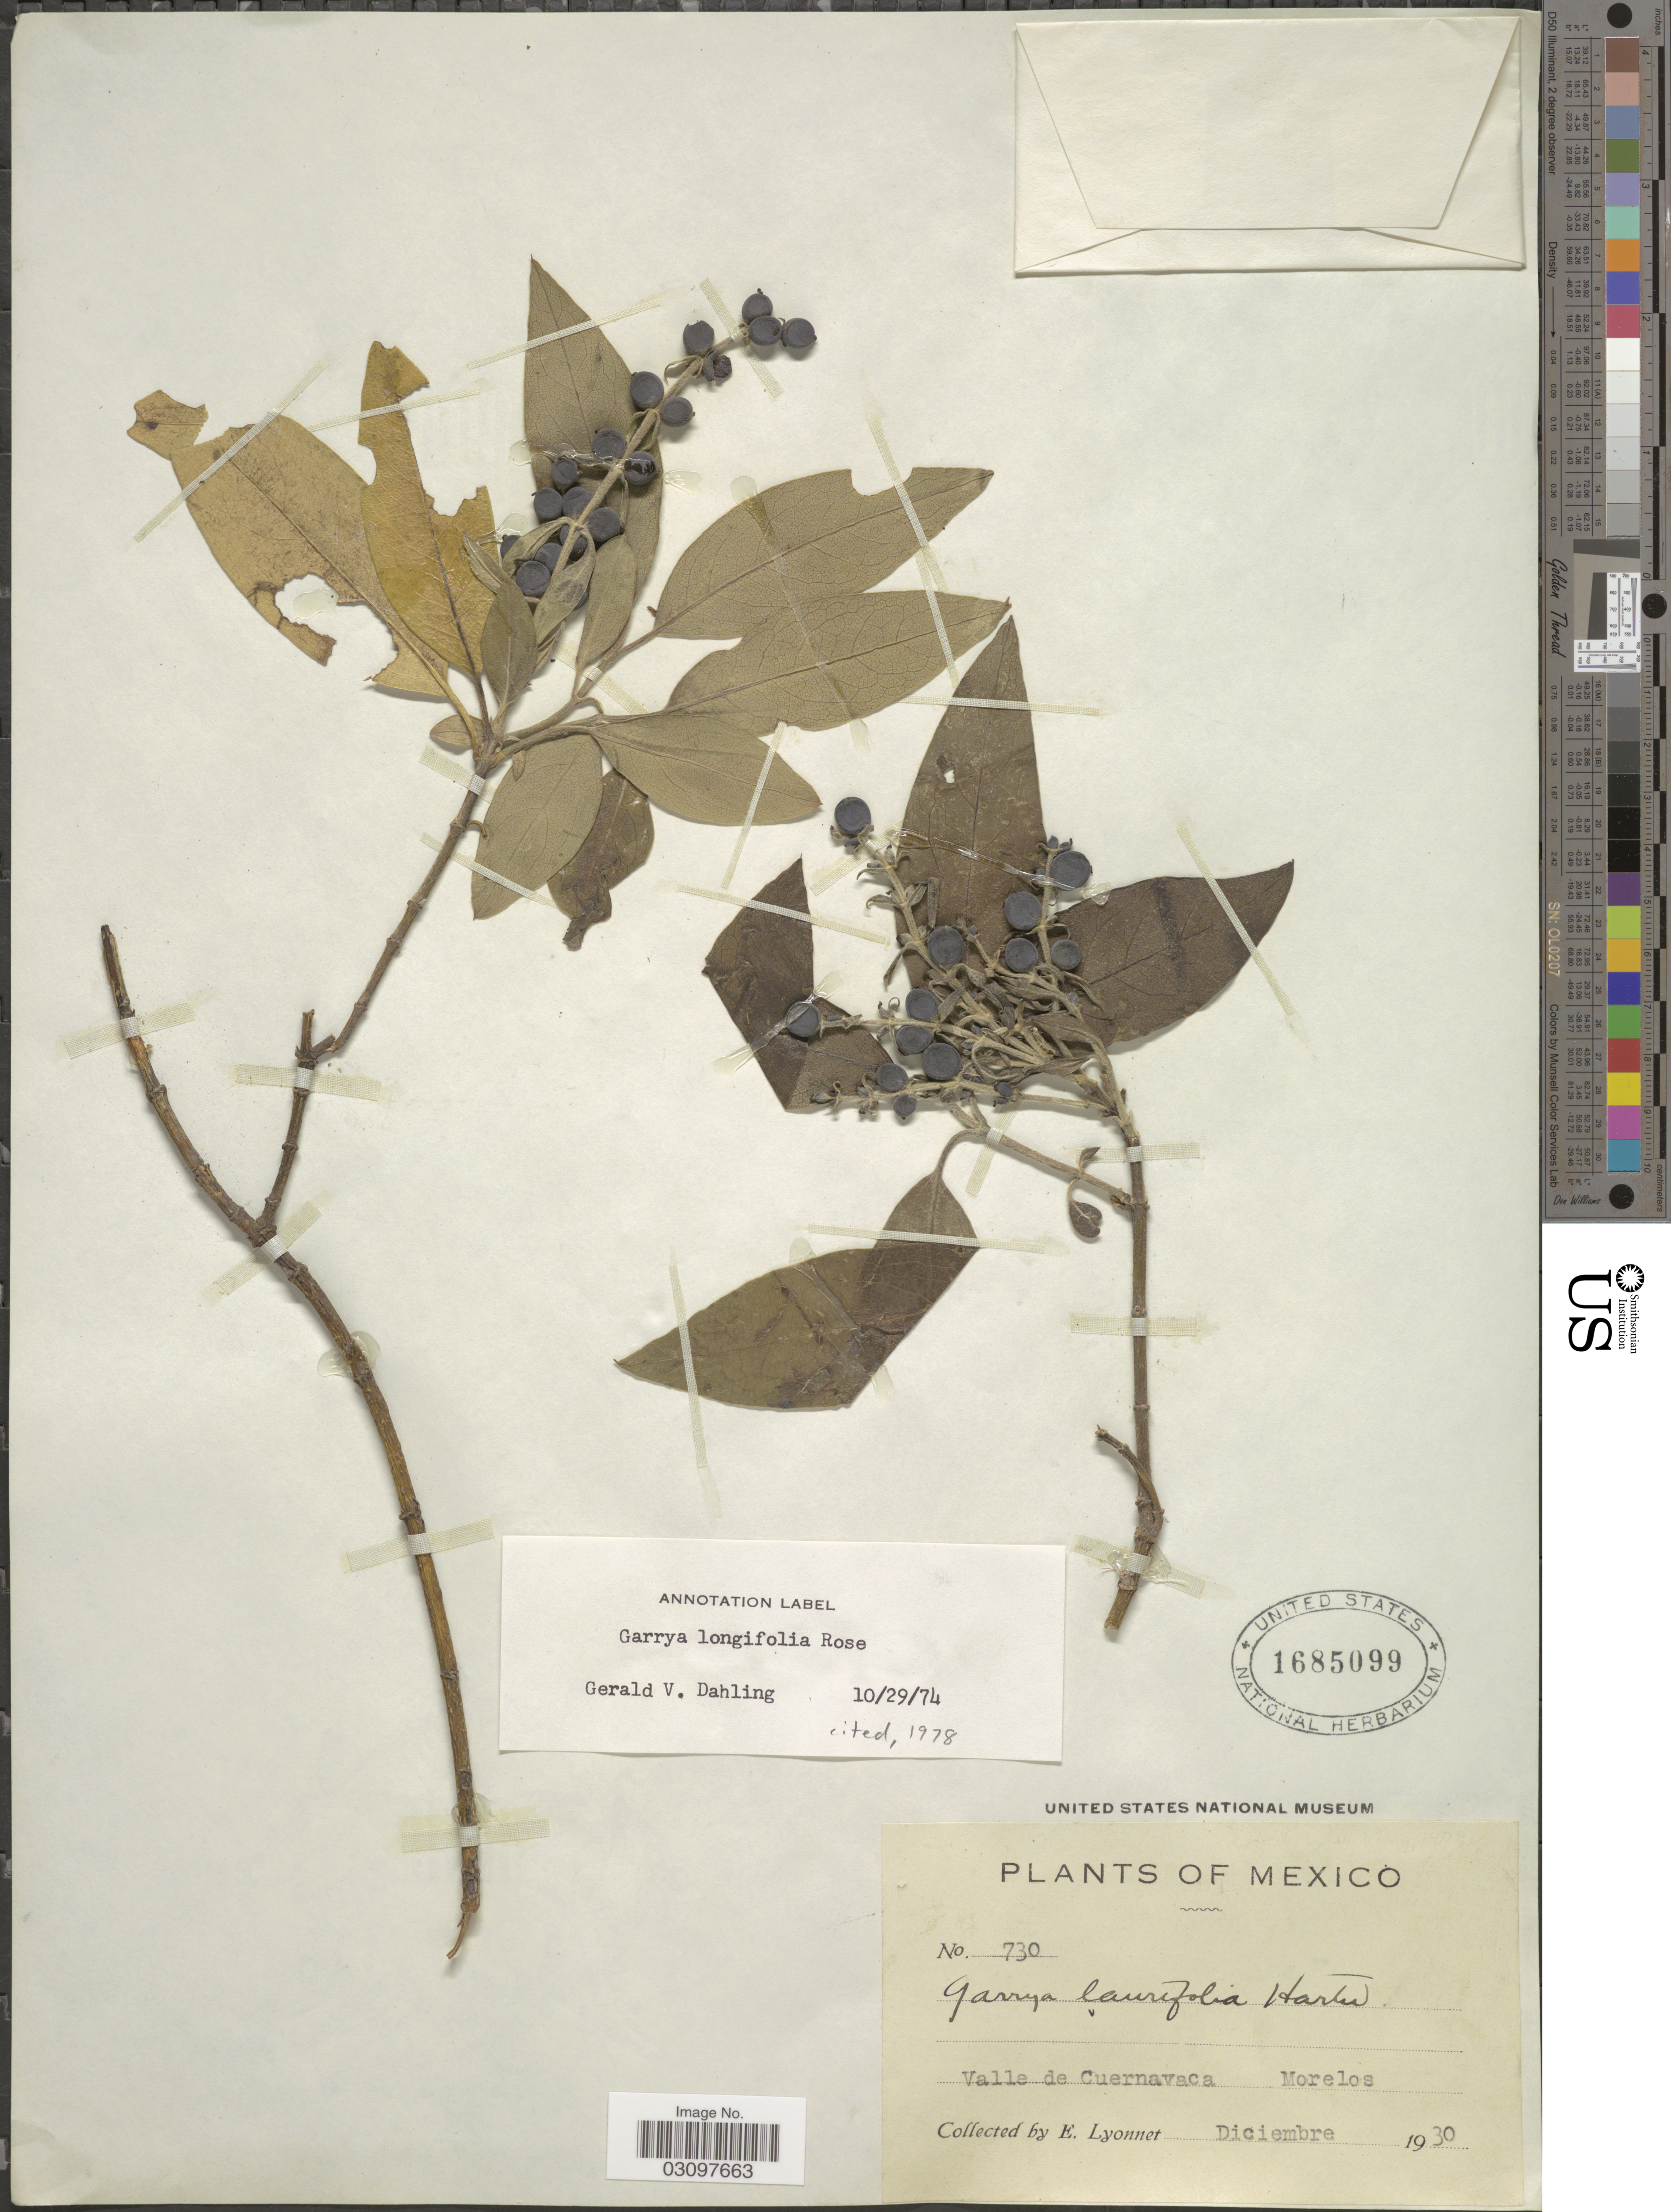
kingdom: Plantae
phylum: Tracheophyta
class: Magnoliopsida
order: Garryales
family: Garryaceae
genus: Garrya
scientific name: Garrya longifolia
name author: Rose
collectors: E. Lyonnet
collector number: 730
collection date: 1930-12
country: Mexico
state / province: Morelos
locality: Valle de Cuernavaca.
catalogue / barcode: US 1685099